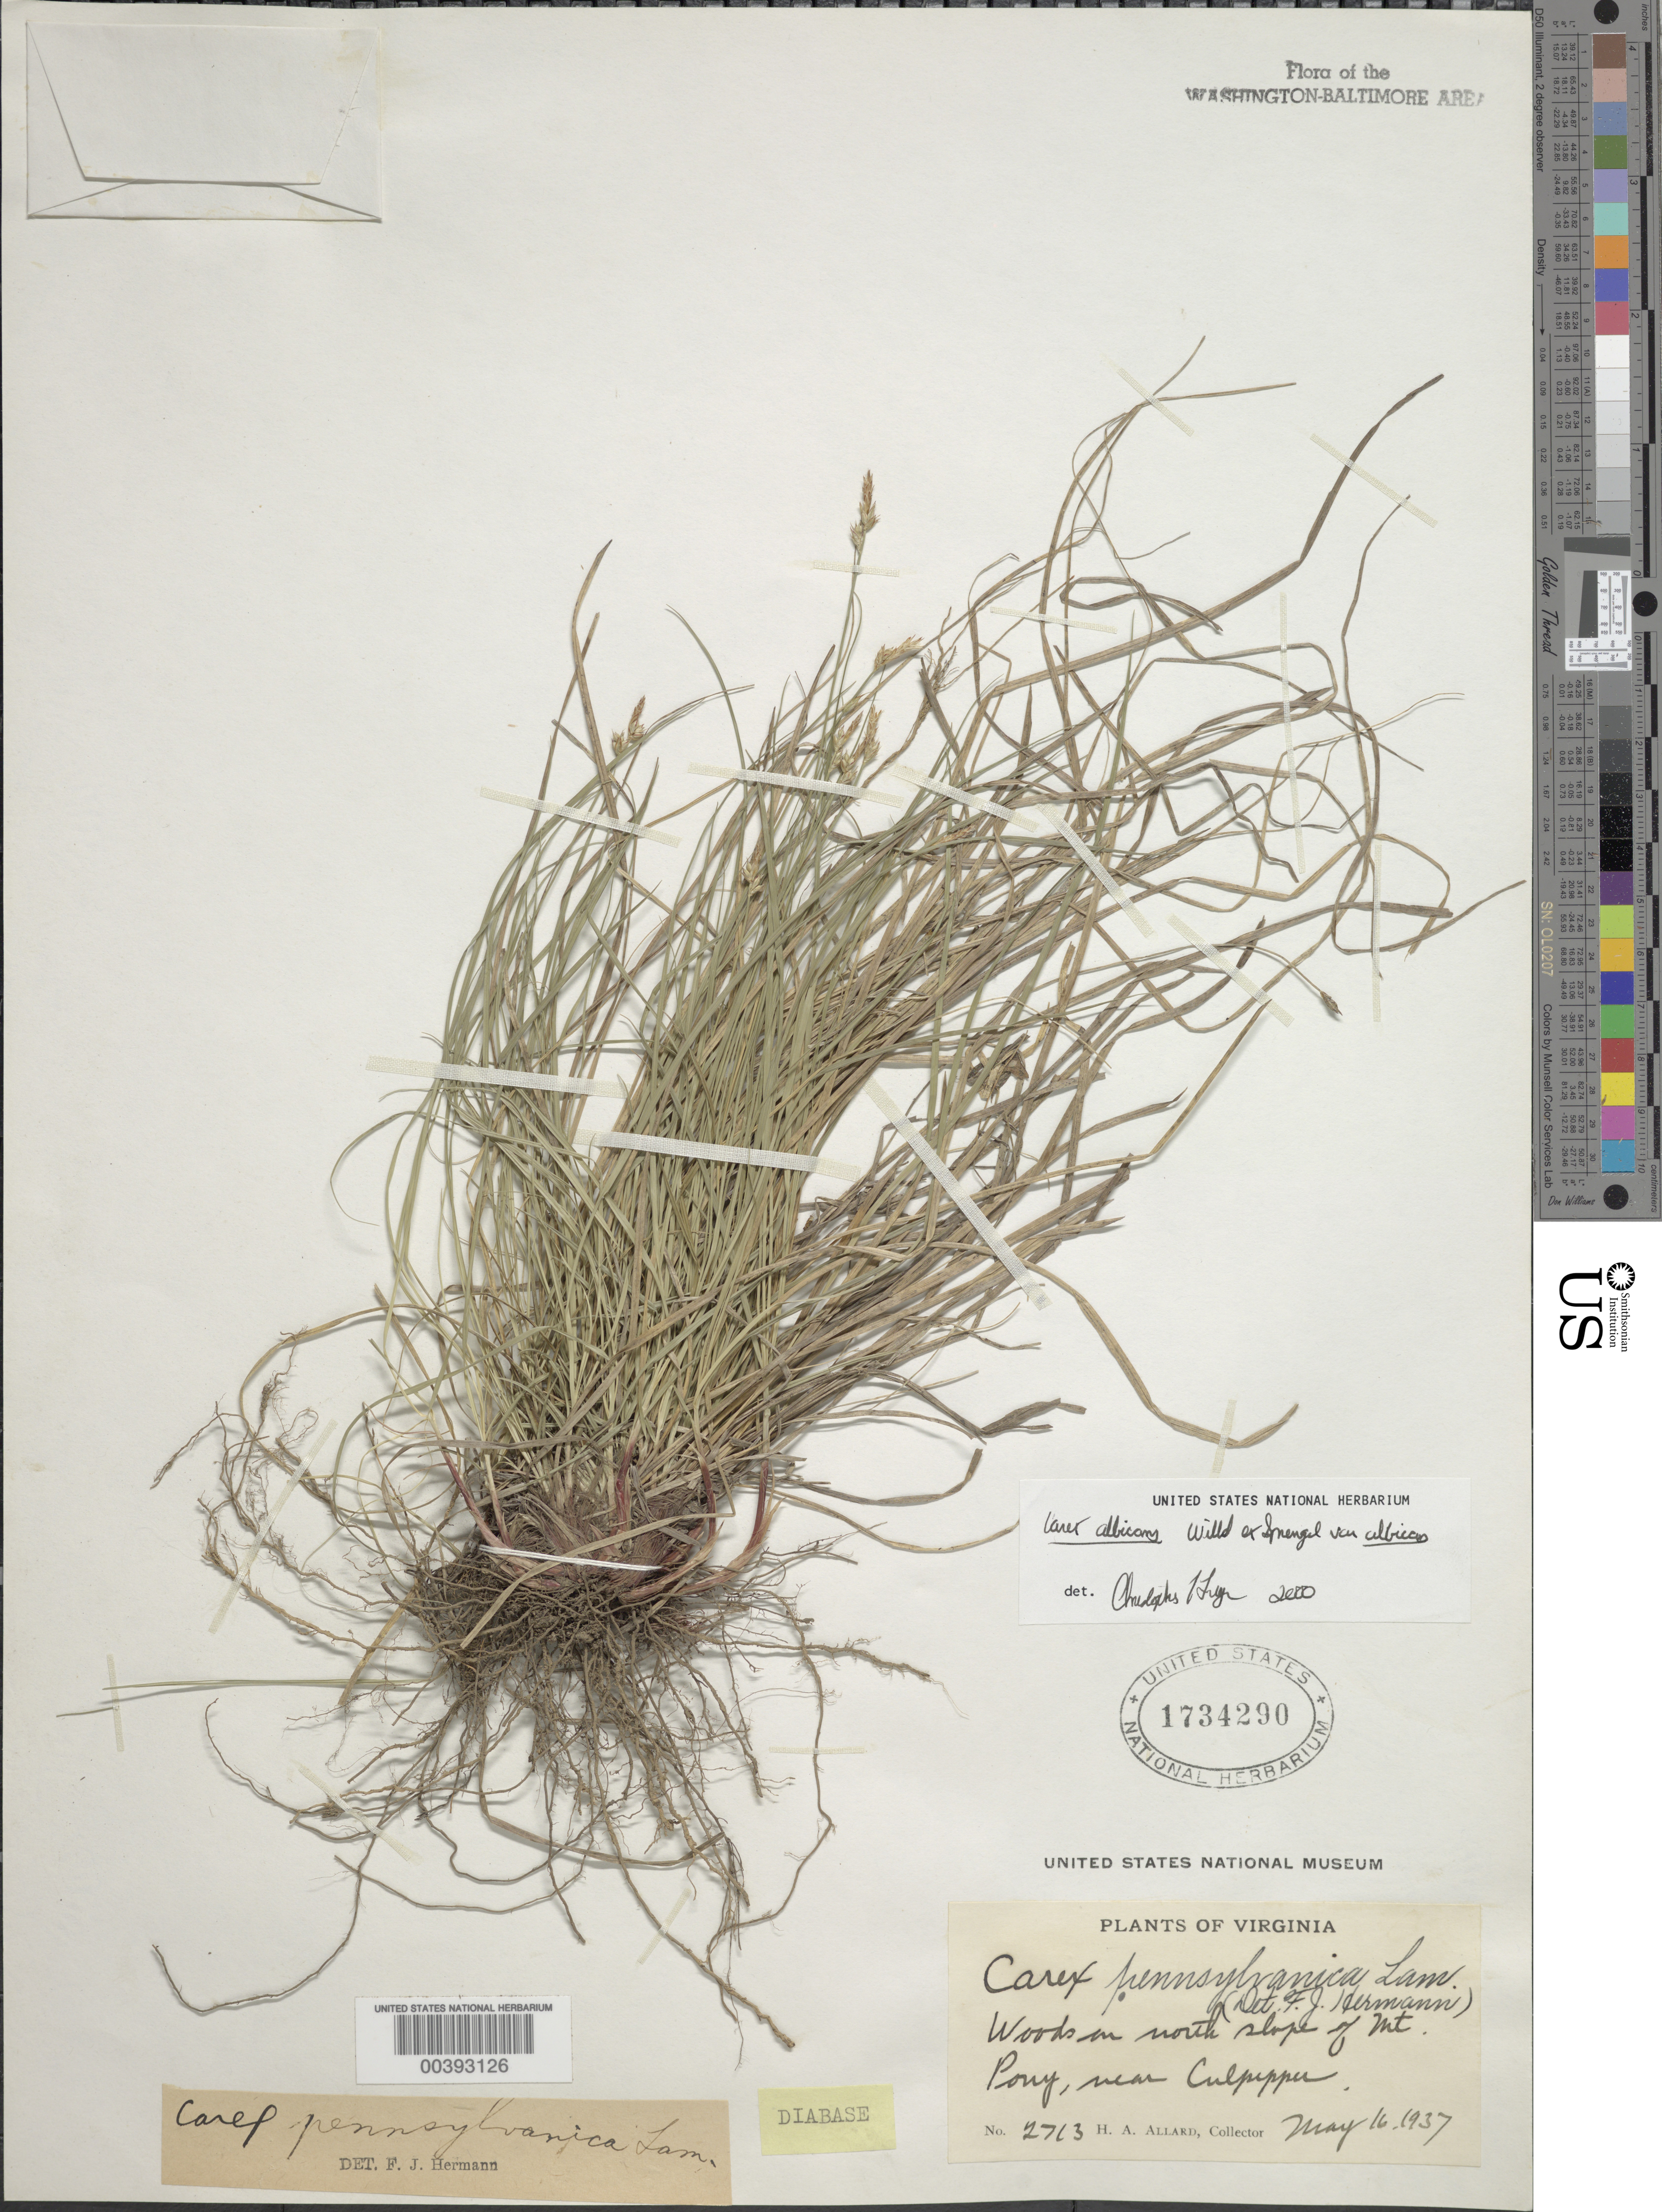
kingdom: Plantae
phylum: Tracheophyta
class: Liliopsida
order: Poales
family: Cyperaceae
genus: Carex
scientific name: Carex albicans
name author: Willd. ex Spreng.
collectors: H. A. Allard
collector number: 2713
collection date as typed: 16 May 1937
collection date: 1937-05-16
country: United States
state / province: Virginia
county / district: Culpeper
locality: Mount Pony, Culpepper vicinity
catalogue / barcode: US 1734290